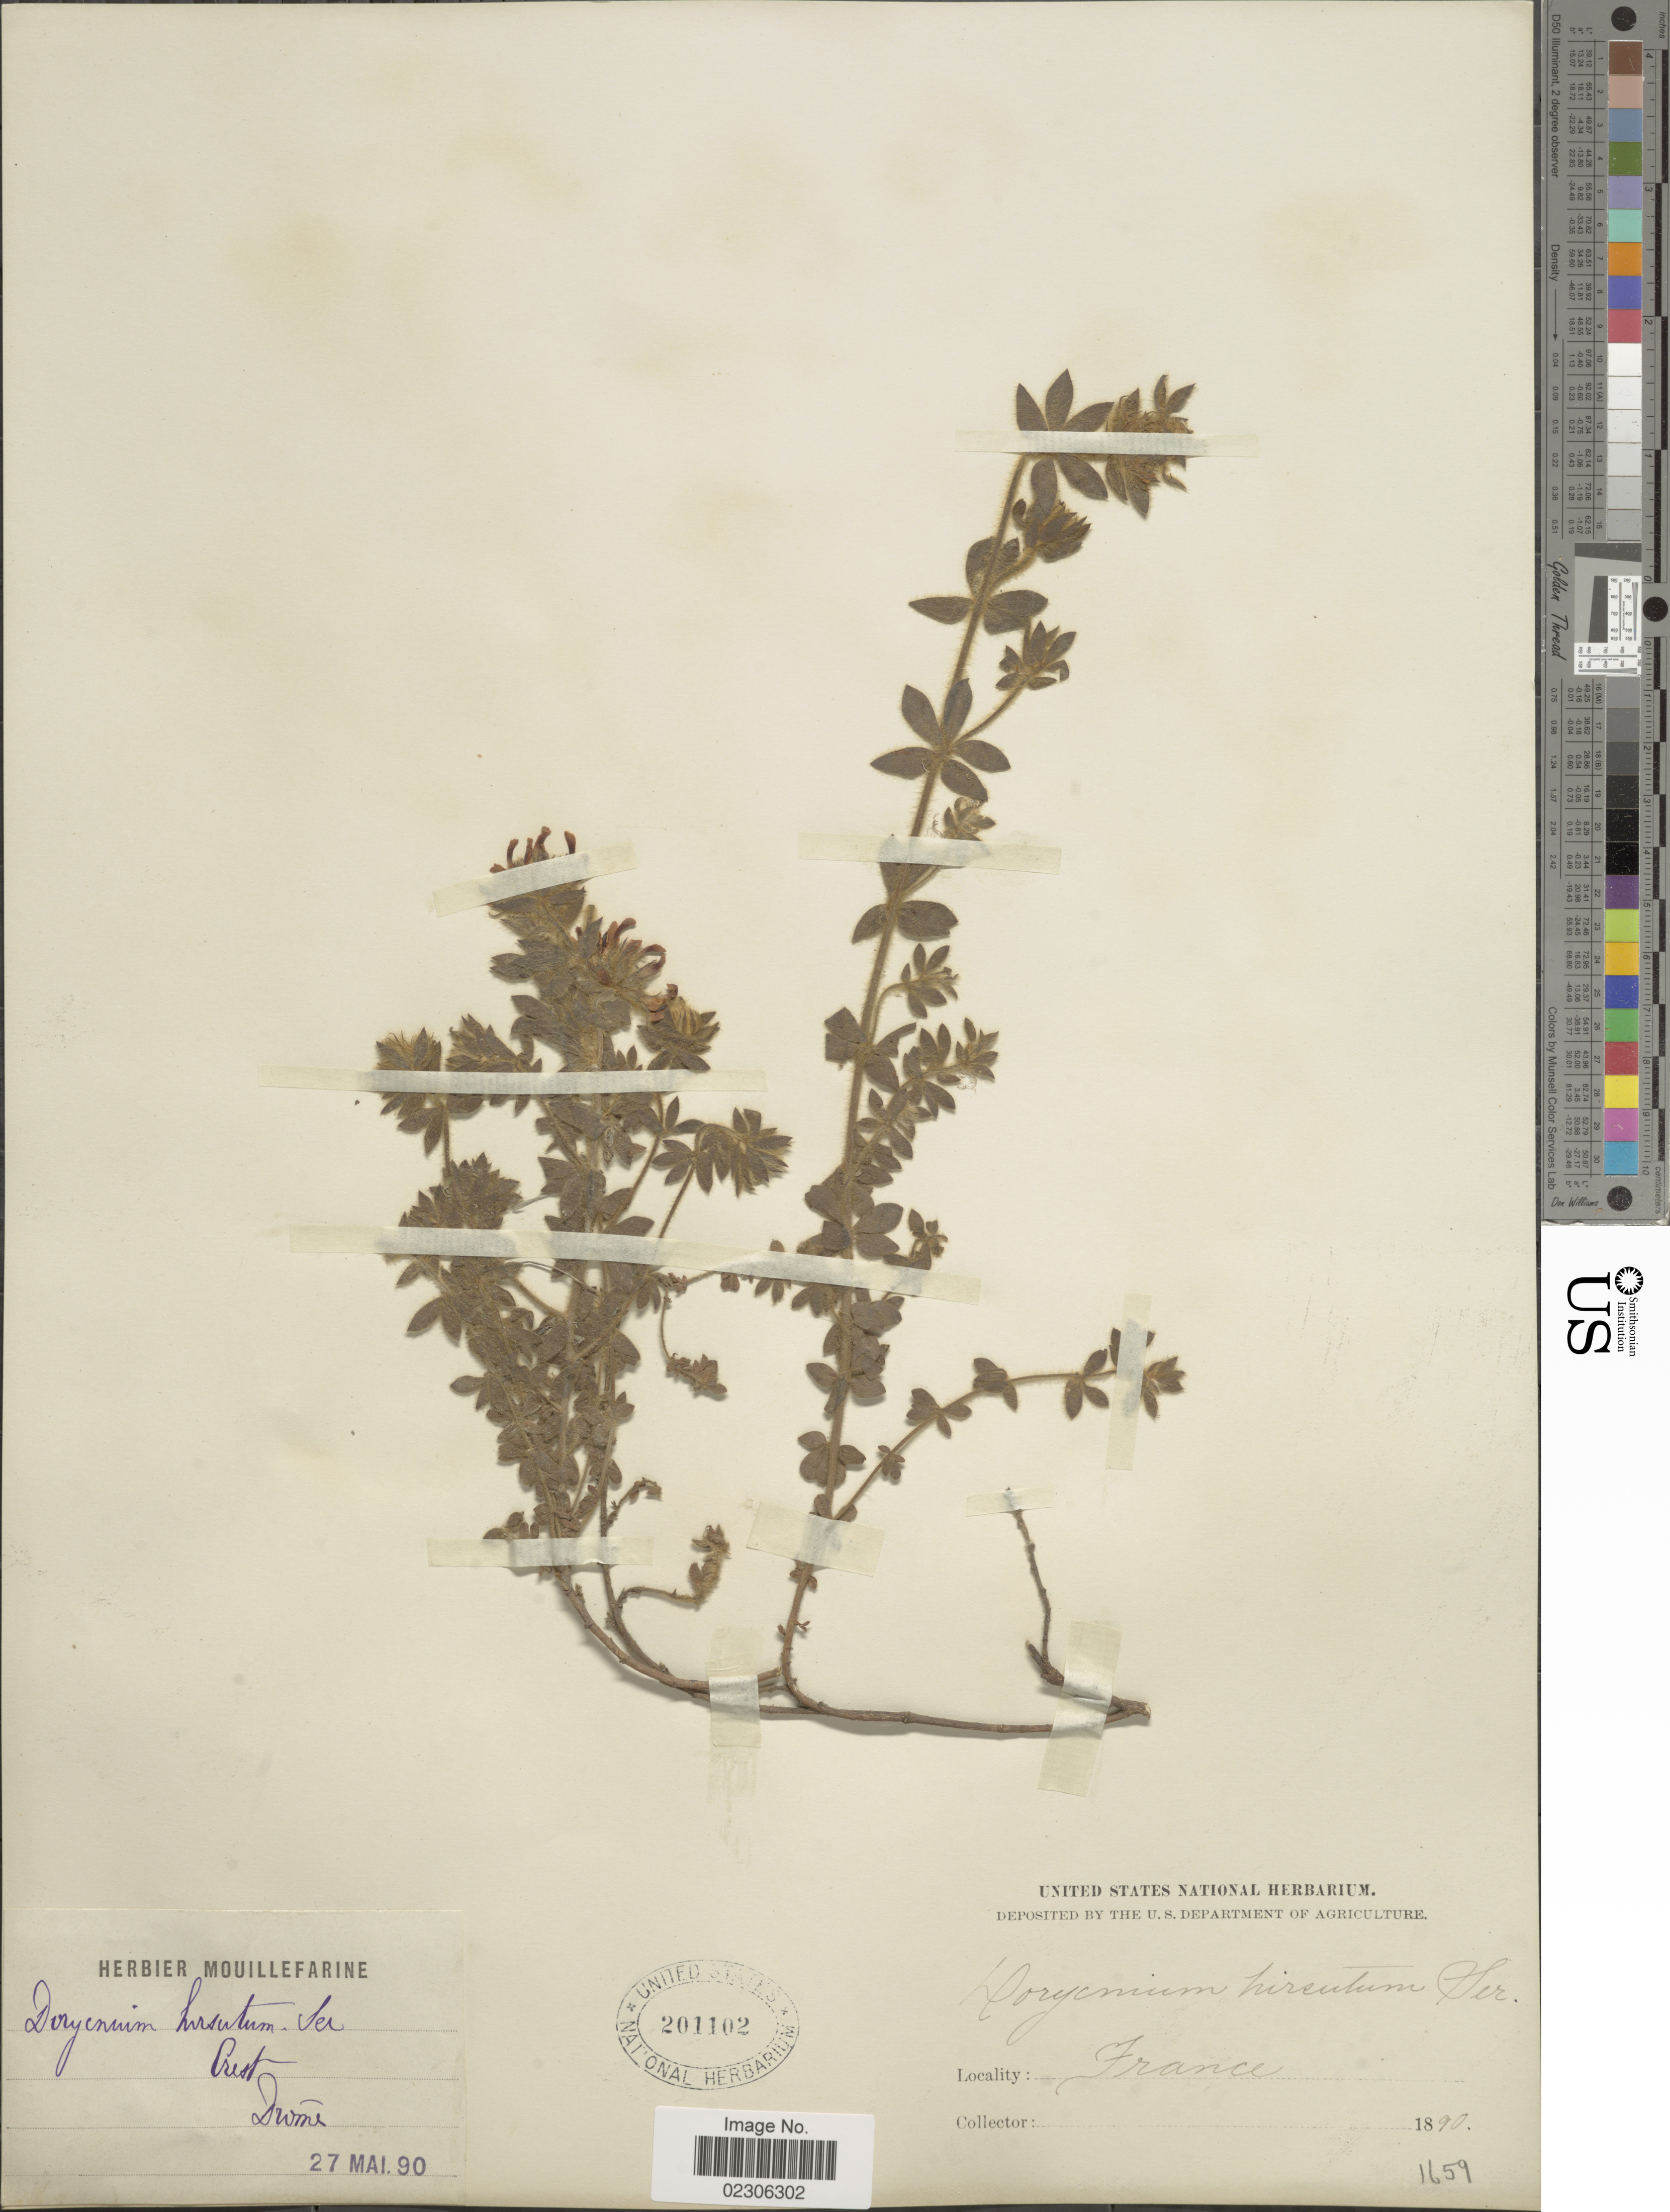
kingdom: Plantae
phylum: Tracheophyta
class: Magnoliopsida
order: Fabales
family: Fabaceae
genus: Dorycnium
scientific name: Dorycnium hirsutum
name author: (L.) Ser.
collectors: ex herb. Mouillefarine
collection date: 1890-05-27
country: France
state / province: Auvergne-Rhône-Alpes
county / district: Drôme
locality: Crest, Drome [unsure placement]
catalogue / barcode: US 201102